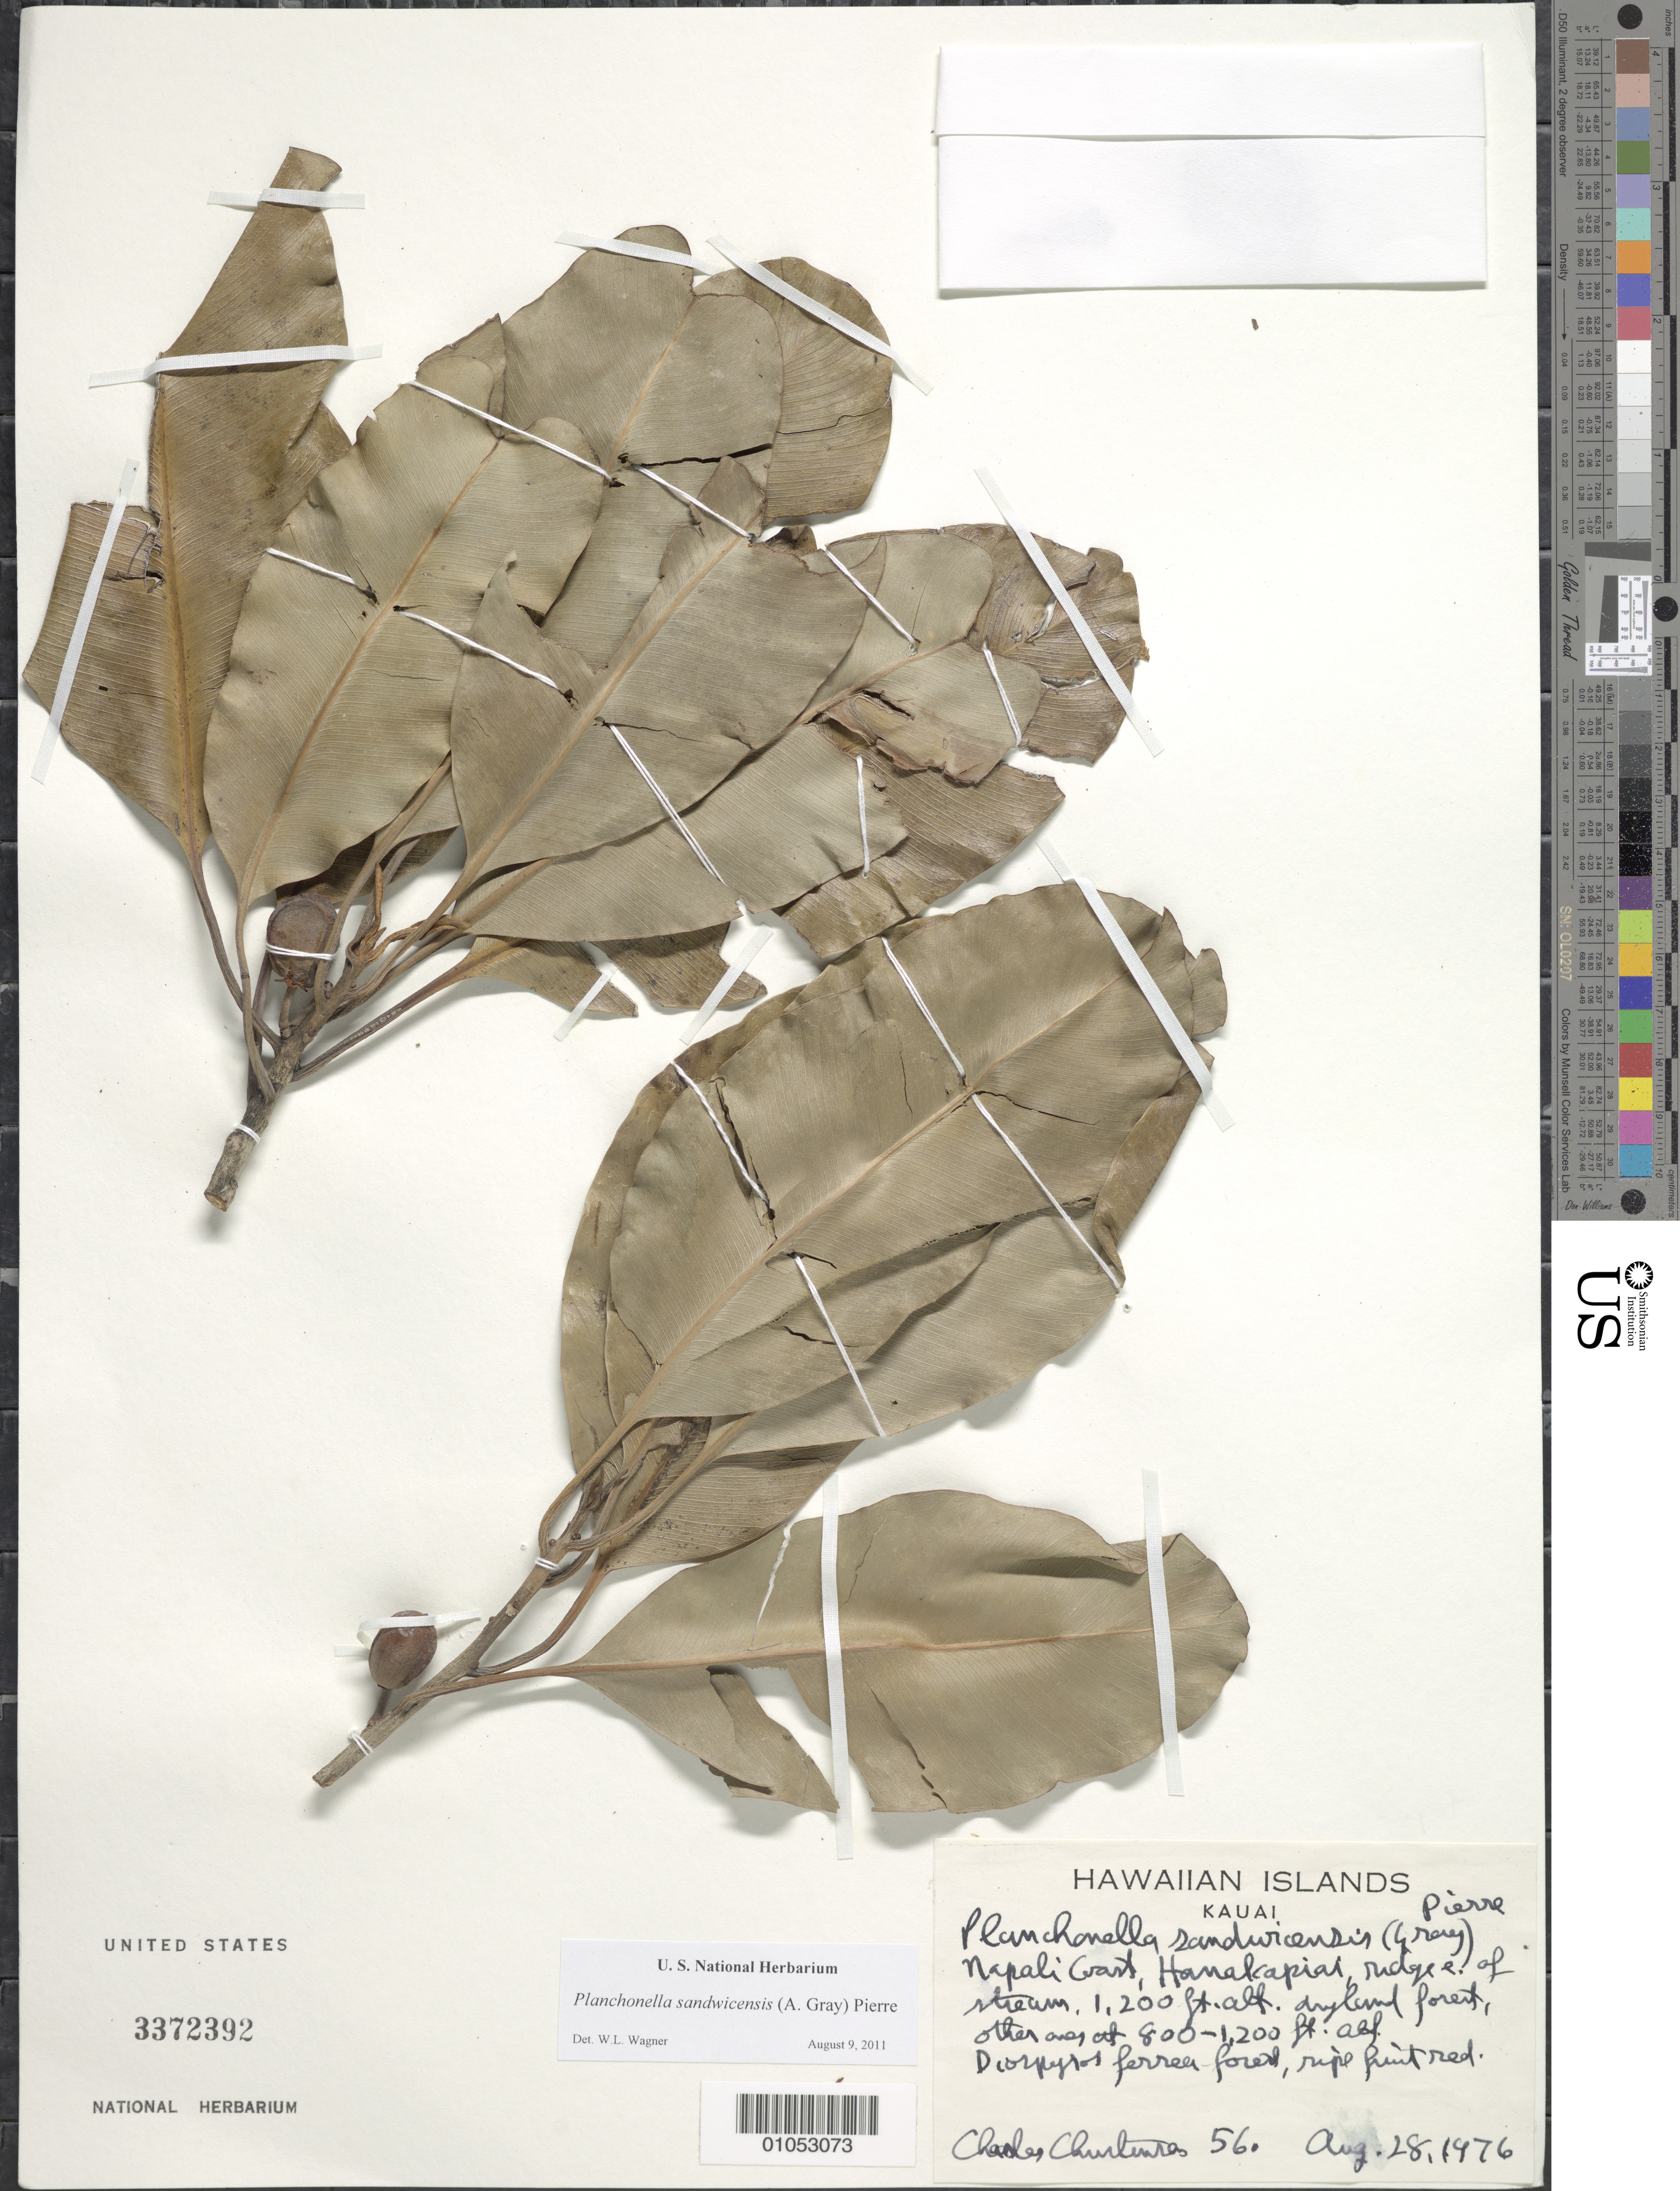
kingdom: Plantae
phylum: Tracheophyta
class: Magnoliopsida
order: Ericales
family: Sapotaceae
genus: Planchonella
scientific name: Planchonella sandwicensis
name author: (A. Gray) Pierre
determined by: Wagner, W. L., (BOT), Smithsonian Institution - National Museum of Natural History (UNITED STATES)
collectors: C. Christensen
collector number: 56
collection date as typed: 28 Aug 1976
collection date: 1976-08-28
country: United States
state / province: Hawaii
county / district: Kaui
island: Kaua'i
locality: Napali Coast, Hanakapiai Ridge E of stream.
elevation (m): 366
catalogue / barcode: US 3372392